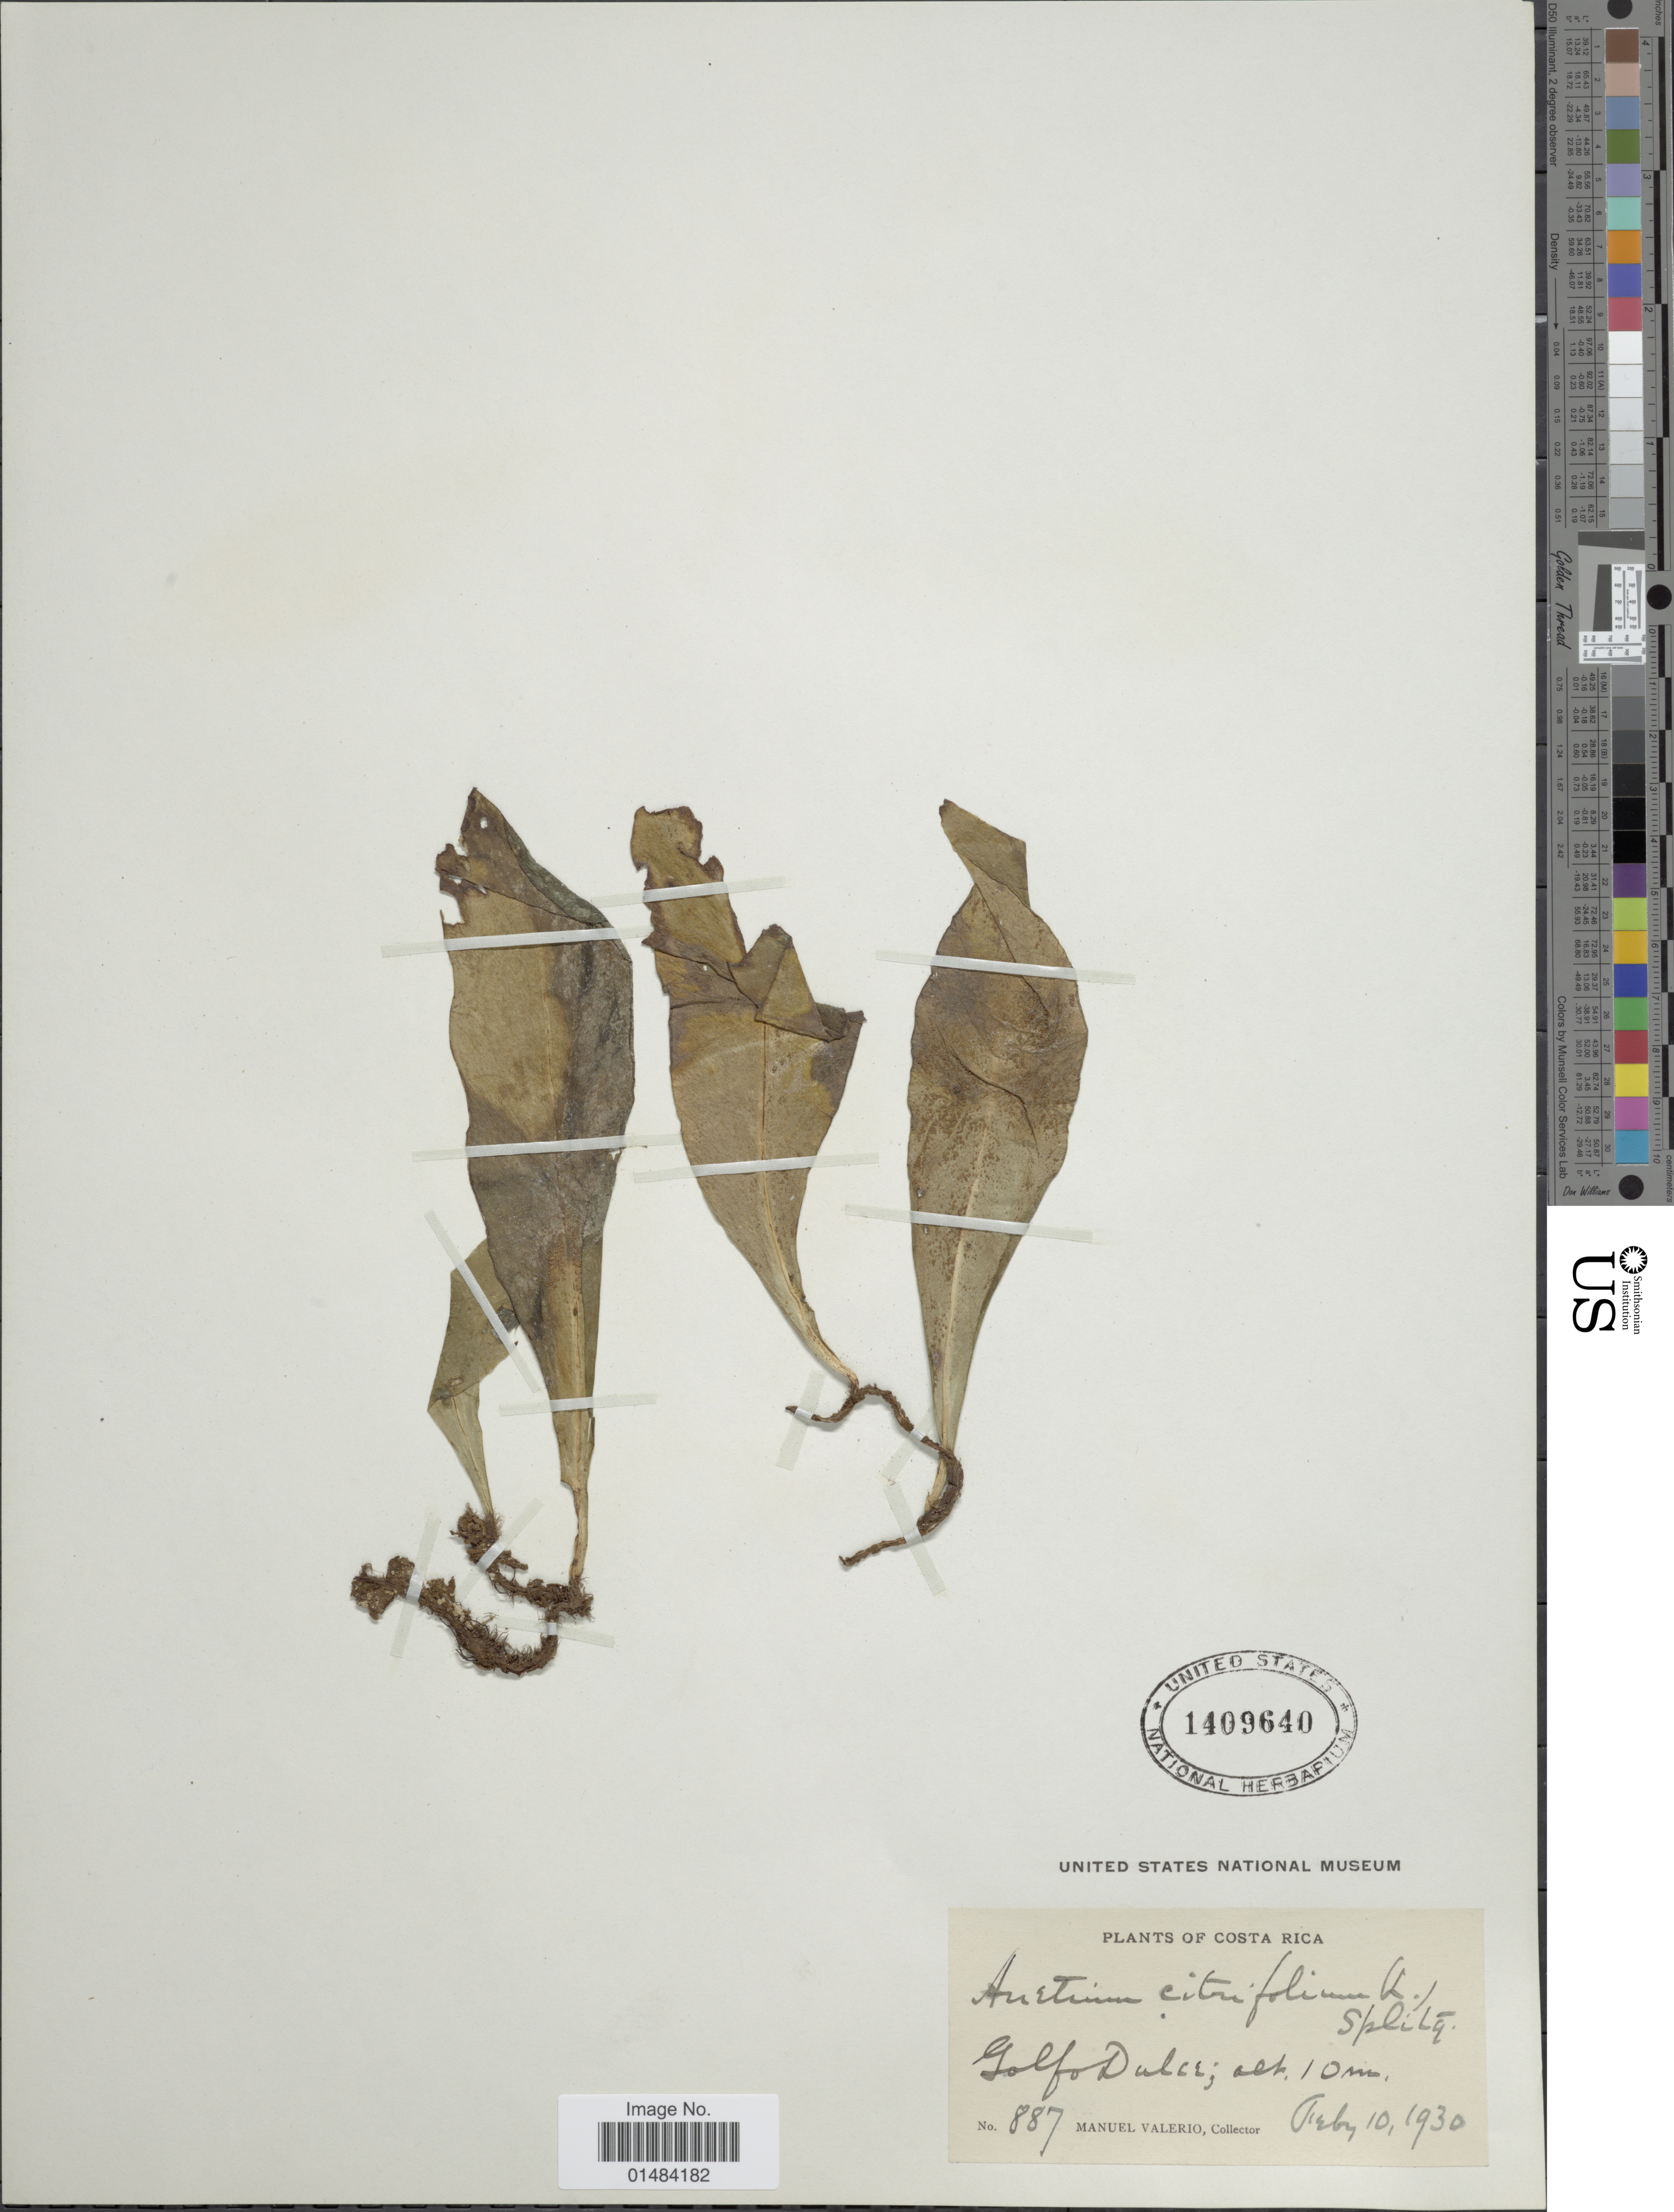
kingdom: Plantae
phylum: Tracheophyta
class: Polypodiopsida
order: Polypodiales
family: Pteridaceae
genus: Anetium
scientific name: Anetium citrifolium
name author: (L.) Splitg.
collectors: M. Valerio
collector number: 887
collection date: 1930-02-10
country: Costa Rica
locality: Costa Rica, Golfo Dulce.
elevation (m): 10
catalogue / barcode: US 1409640